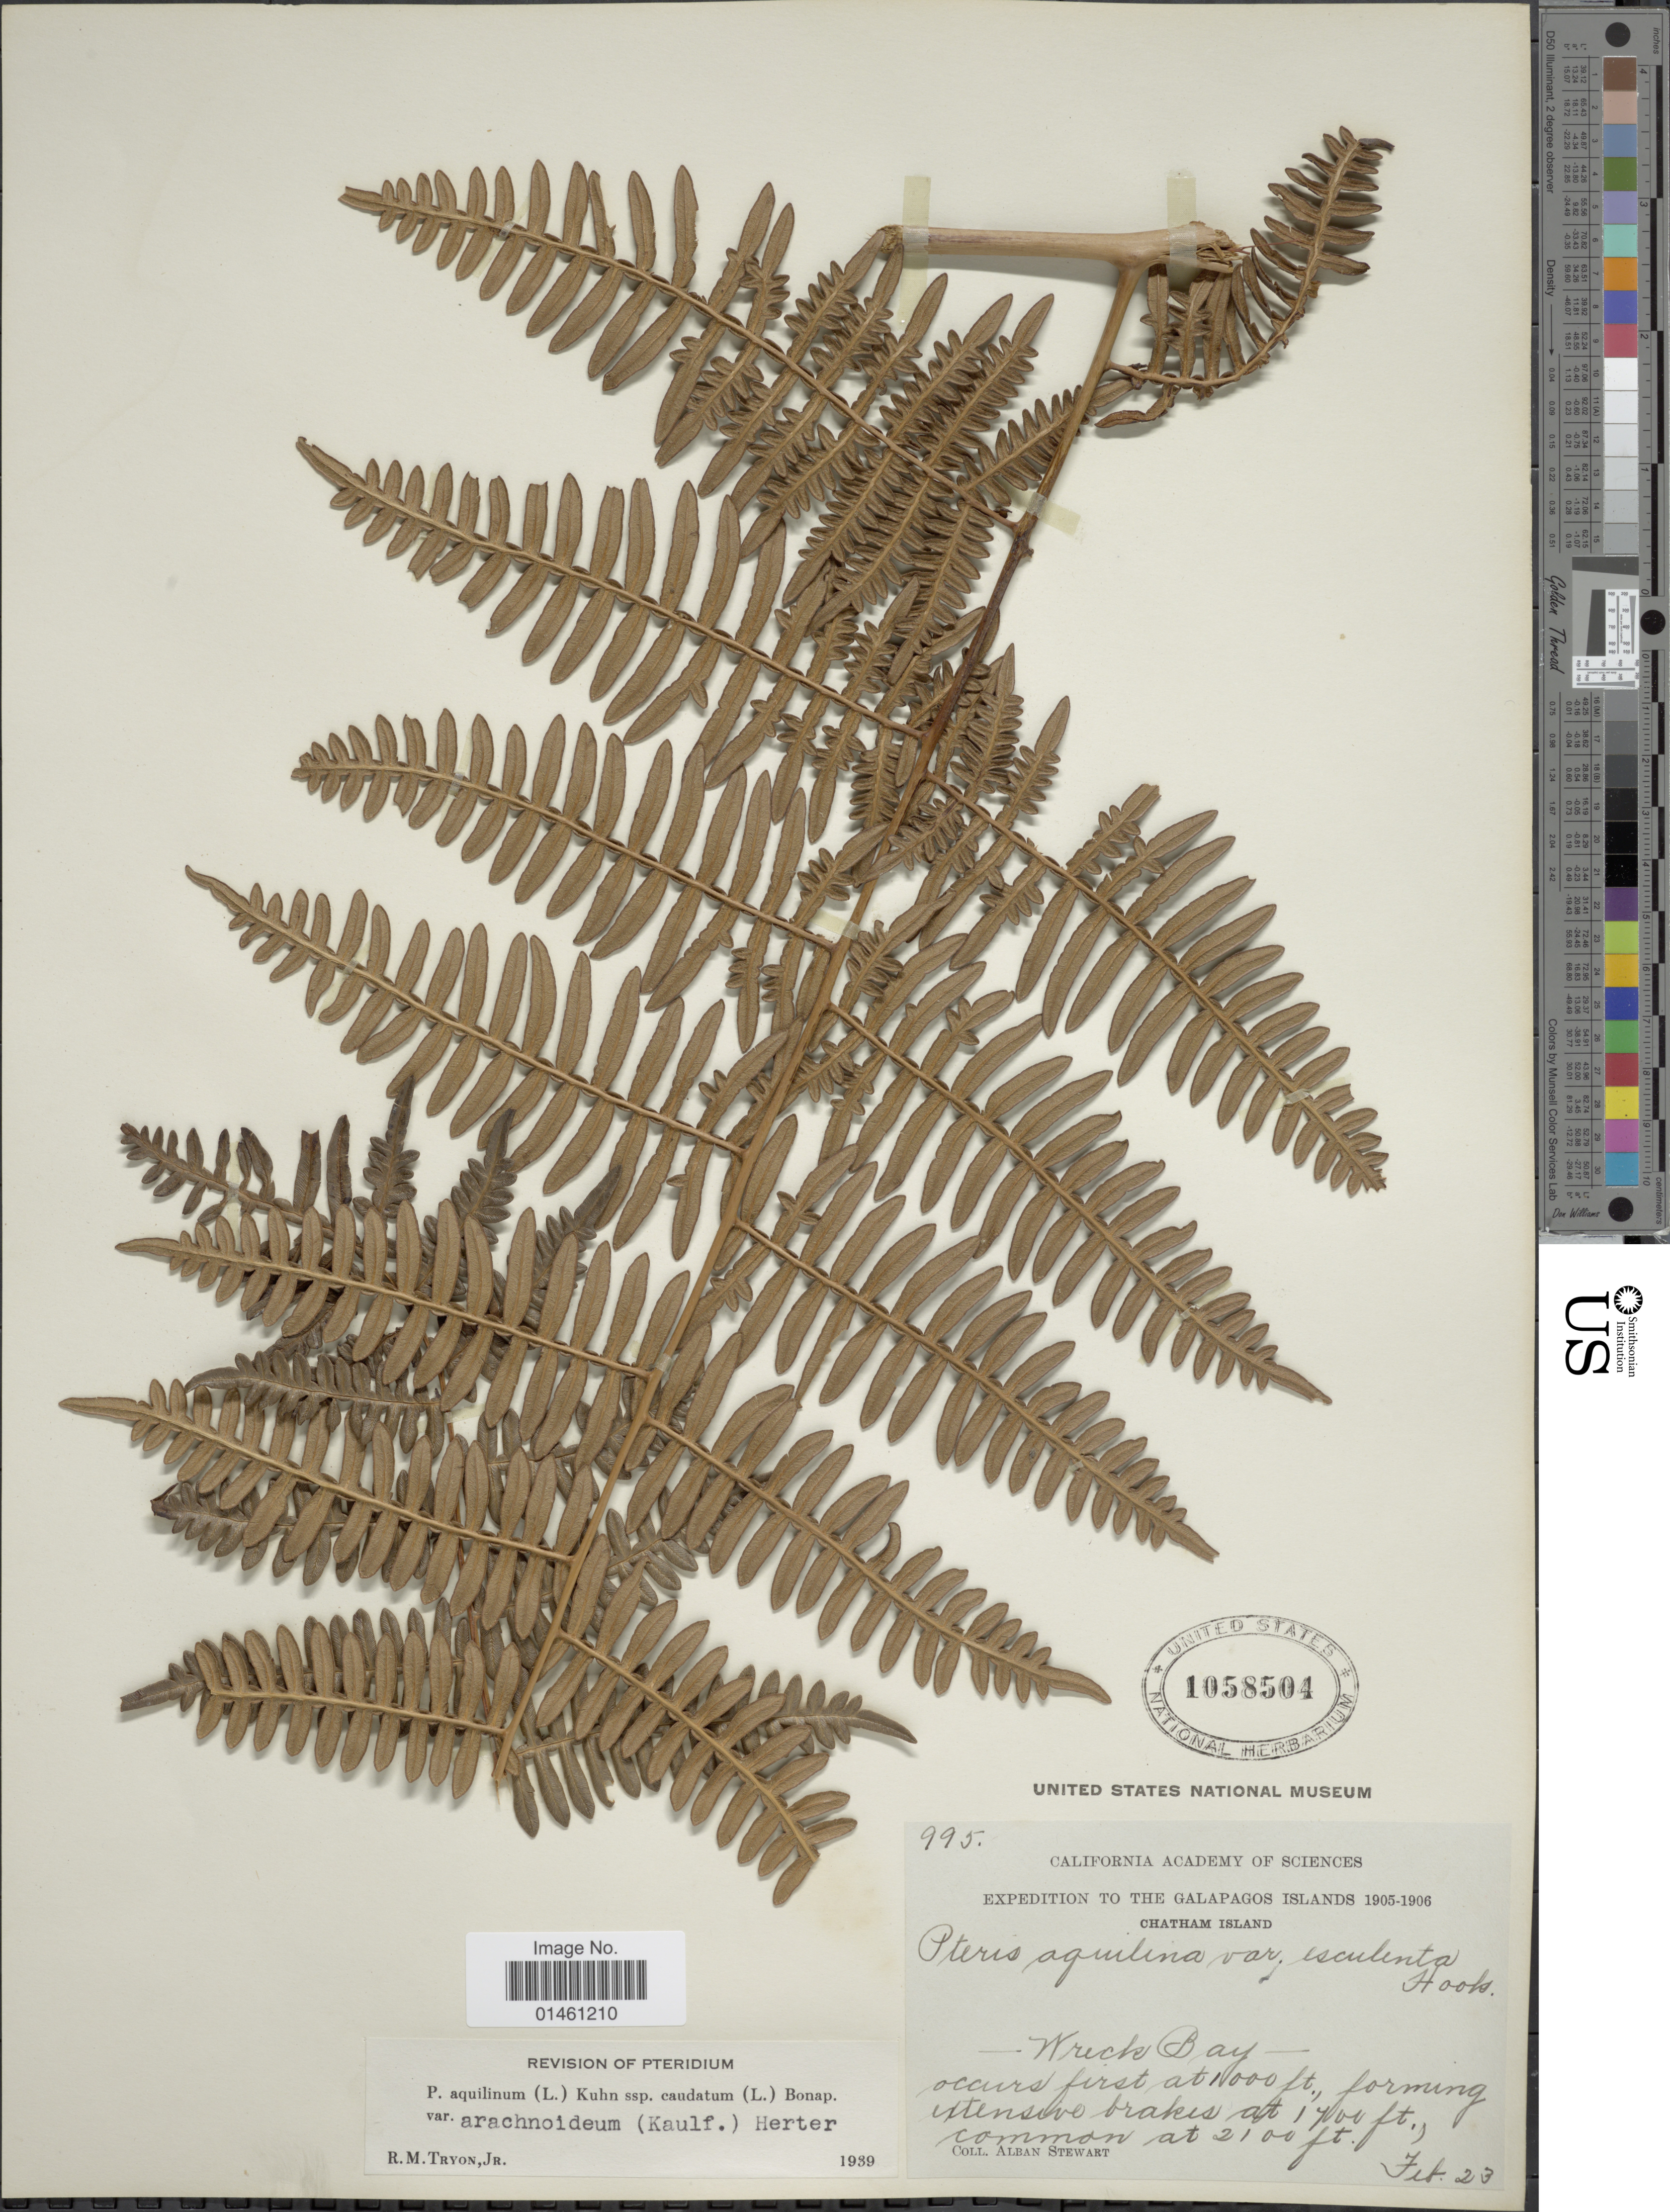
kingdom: Plantae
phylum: Tracheophyta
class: Polypodiopsida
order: Polypodiales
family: Dennstaedtiaceae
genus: Pteridium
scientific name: Pteridium aquilinum var. arachnoideum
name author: (Kaulf.) Herter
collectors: A. Stewart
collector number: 995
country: Ecuador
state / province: Colón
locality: Galapagos Islands, Chatham Island, Wreck Bay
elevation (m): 518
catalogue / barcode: US 1058504